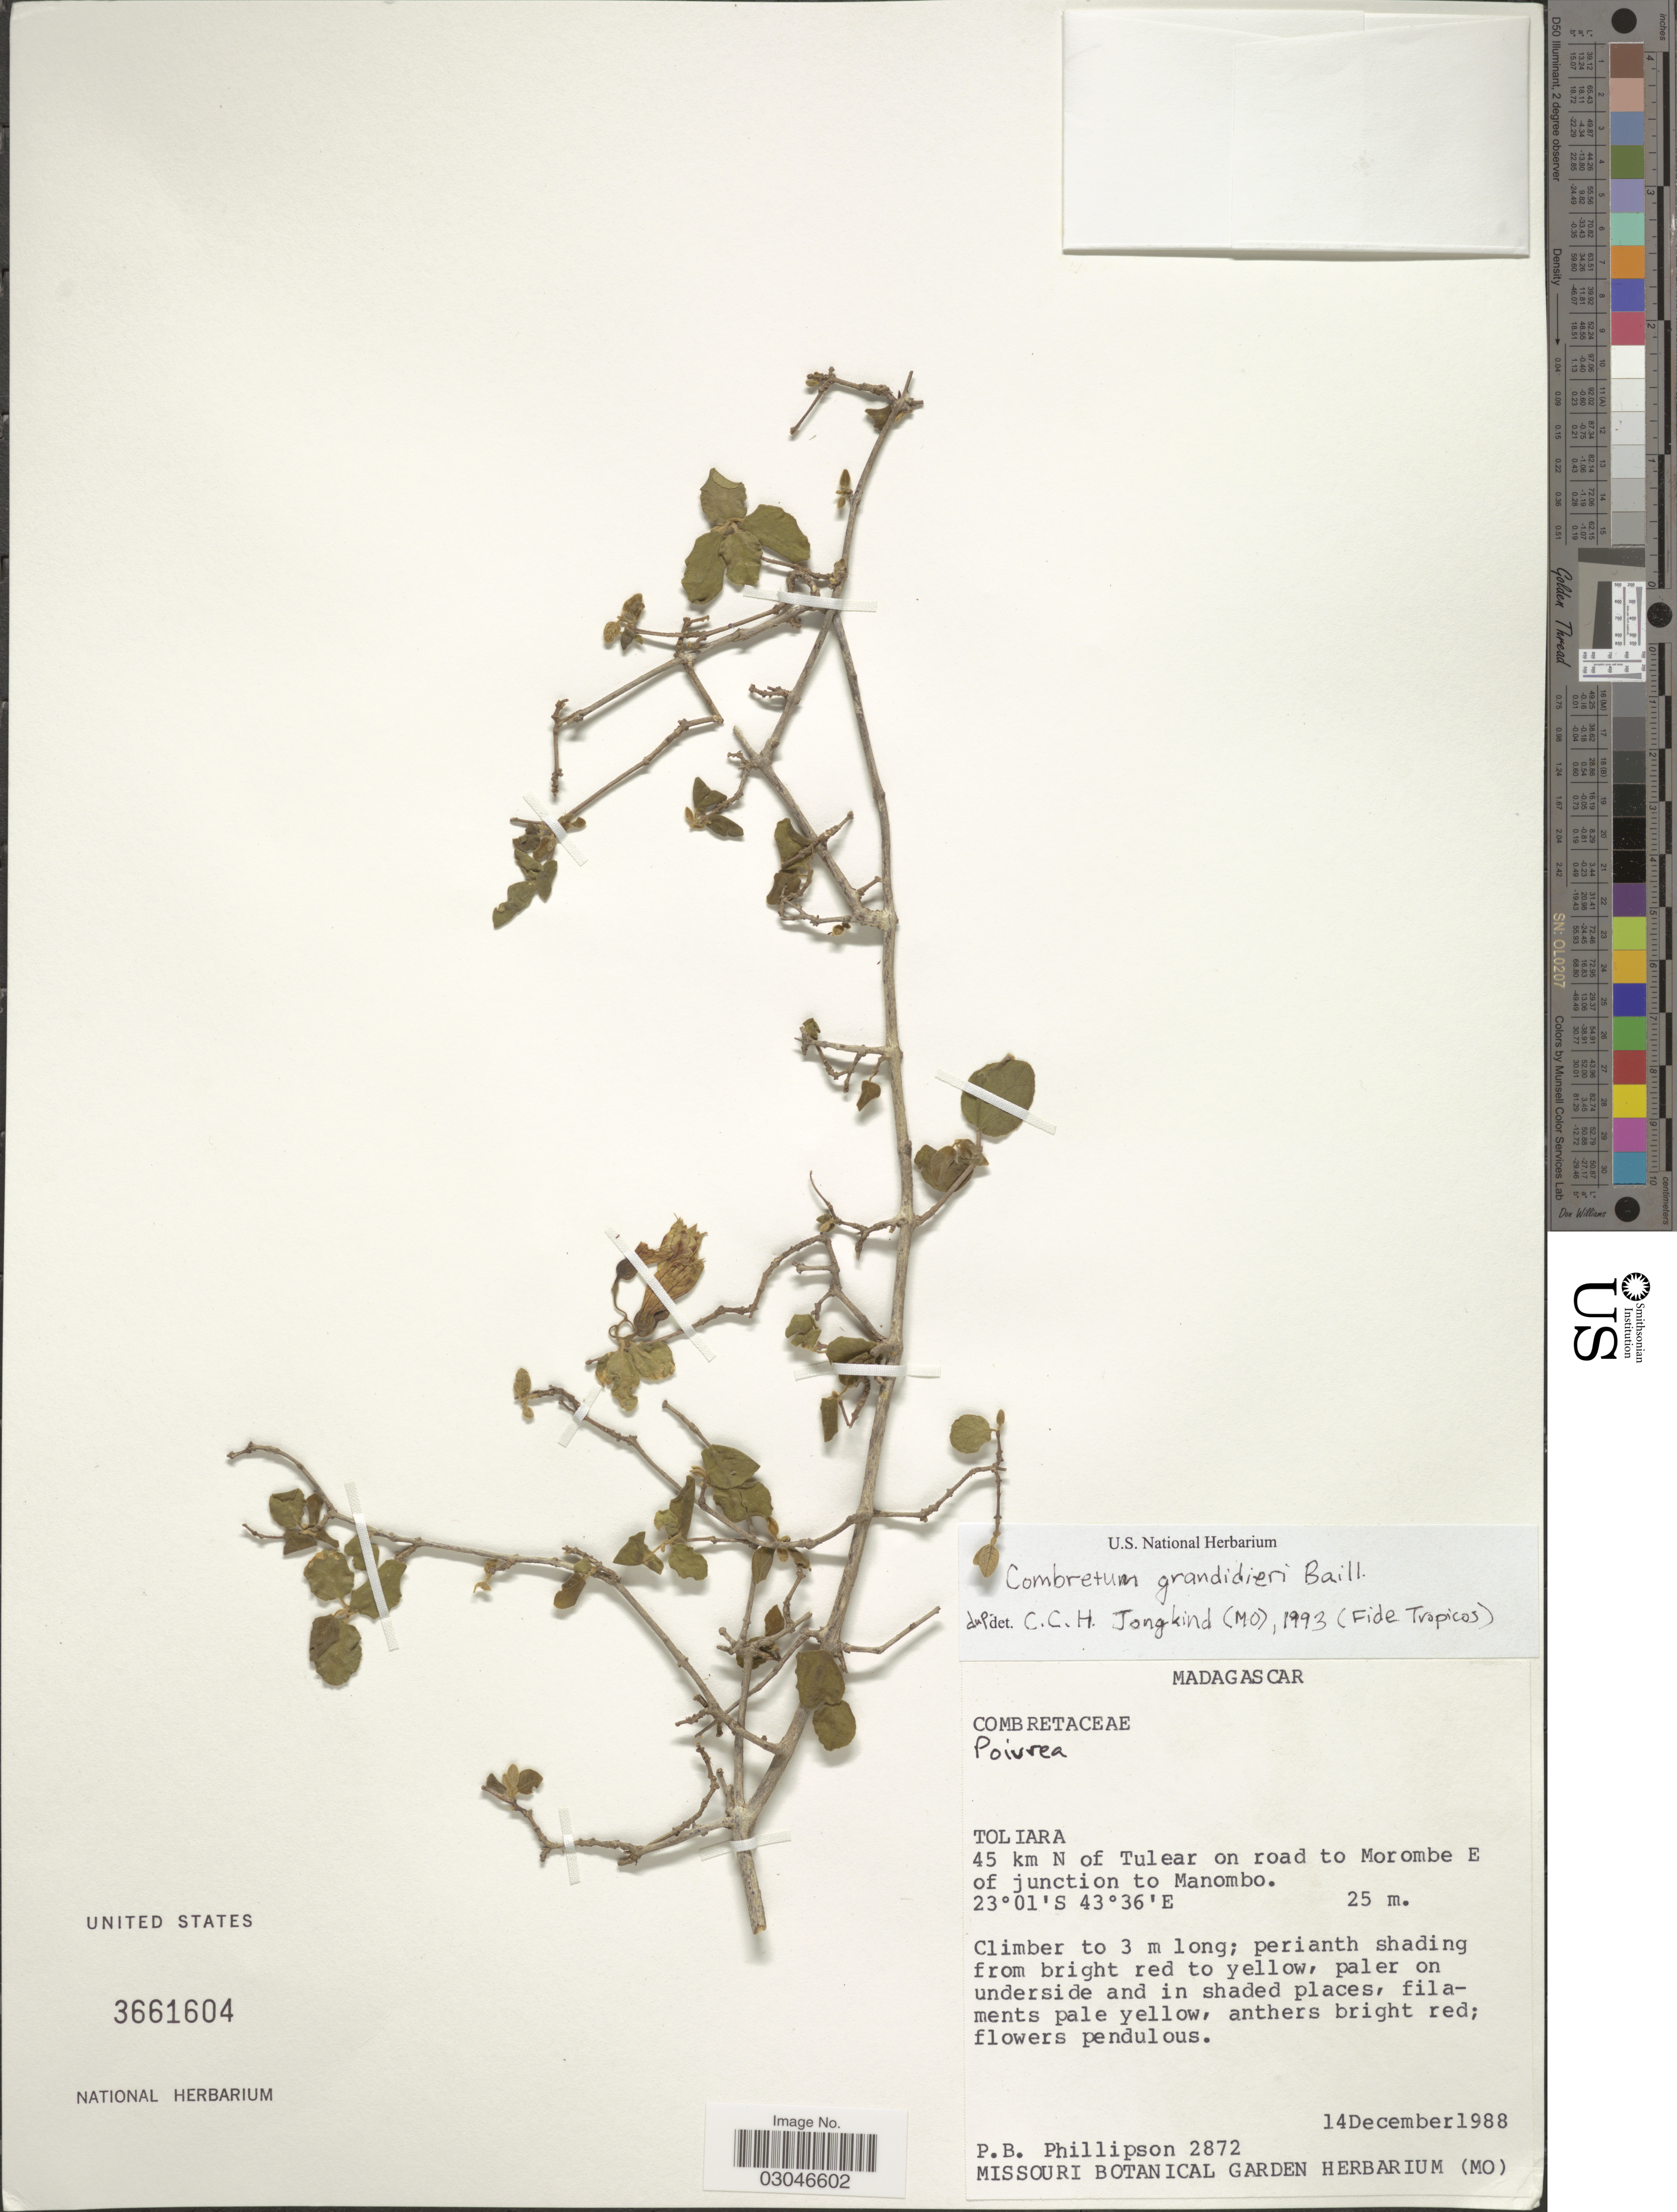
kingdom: Plantae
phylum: Tracheophyta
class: Magnoliopsida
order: Myrtales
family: Combretaceae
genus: Combretum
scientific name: Combretum grandidieri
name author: Drake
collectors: P. B. Phillipson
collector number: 2872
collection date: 1988-12-14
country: Madagascar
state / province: Atsimo-Andrefana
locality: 45 km n of Tulear on road to Morombe E of junction to Manombo.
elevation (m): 25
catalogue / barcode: US 3661604